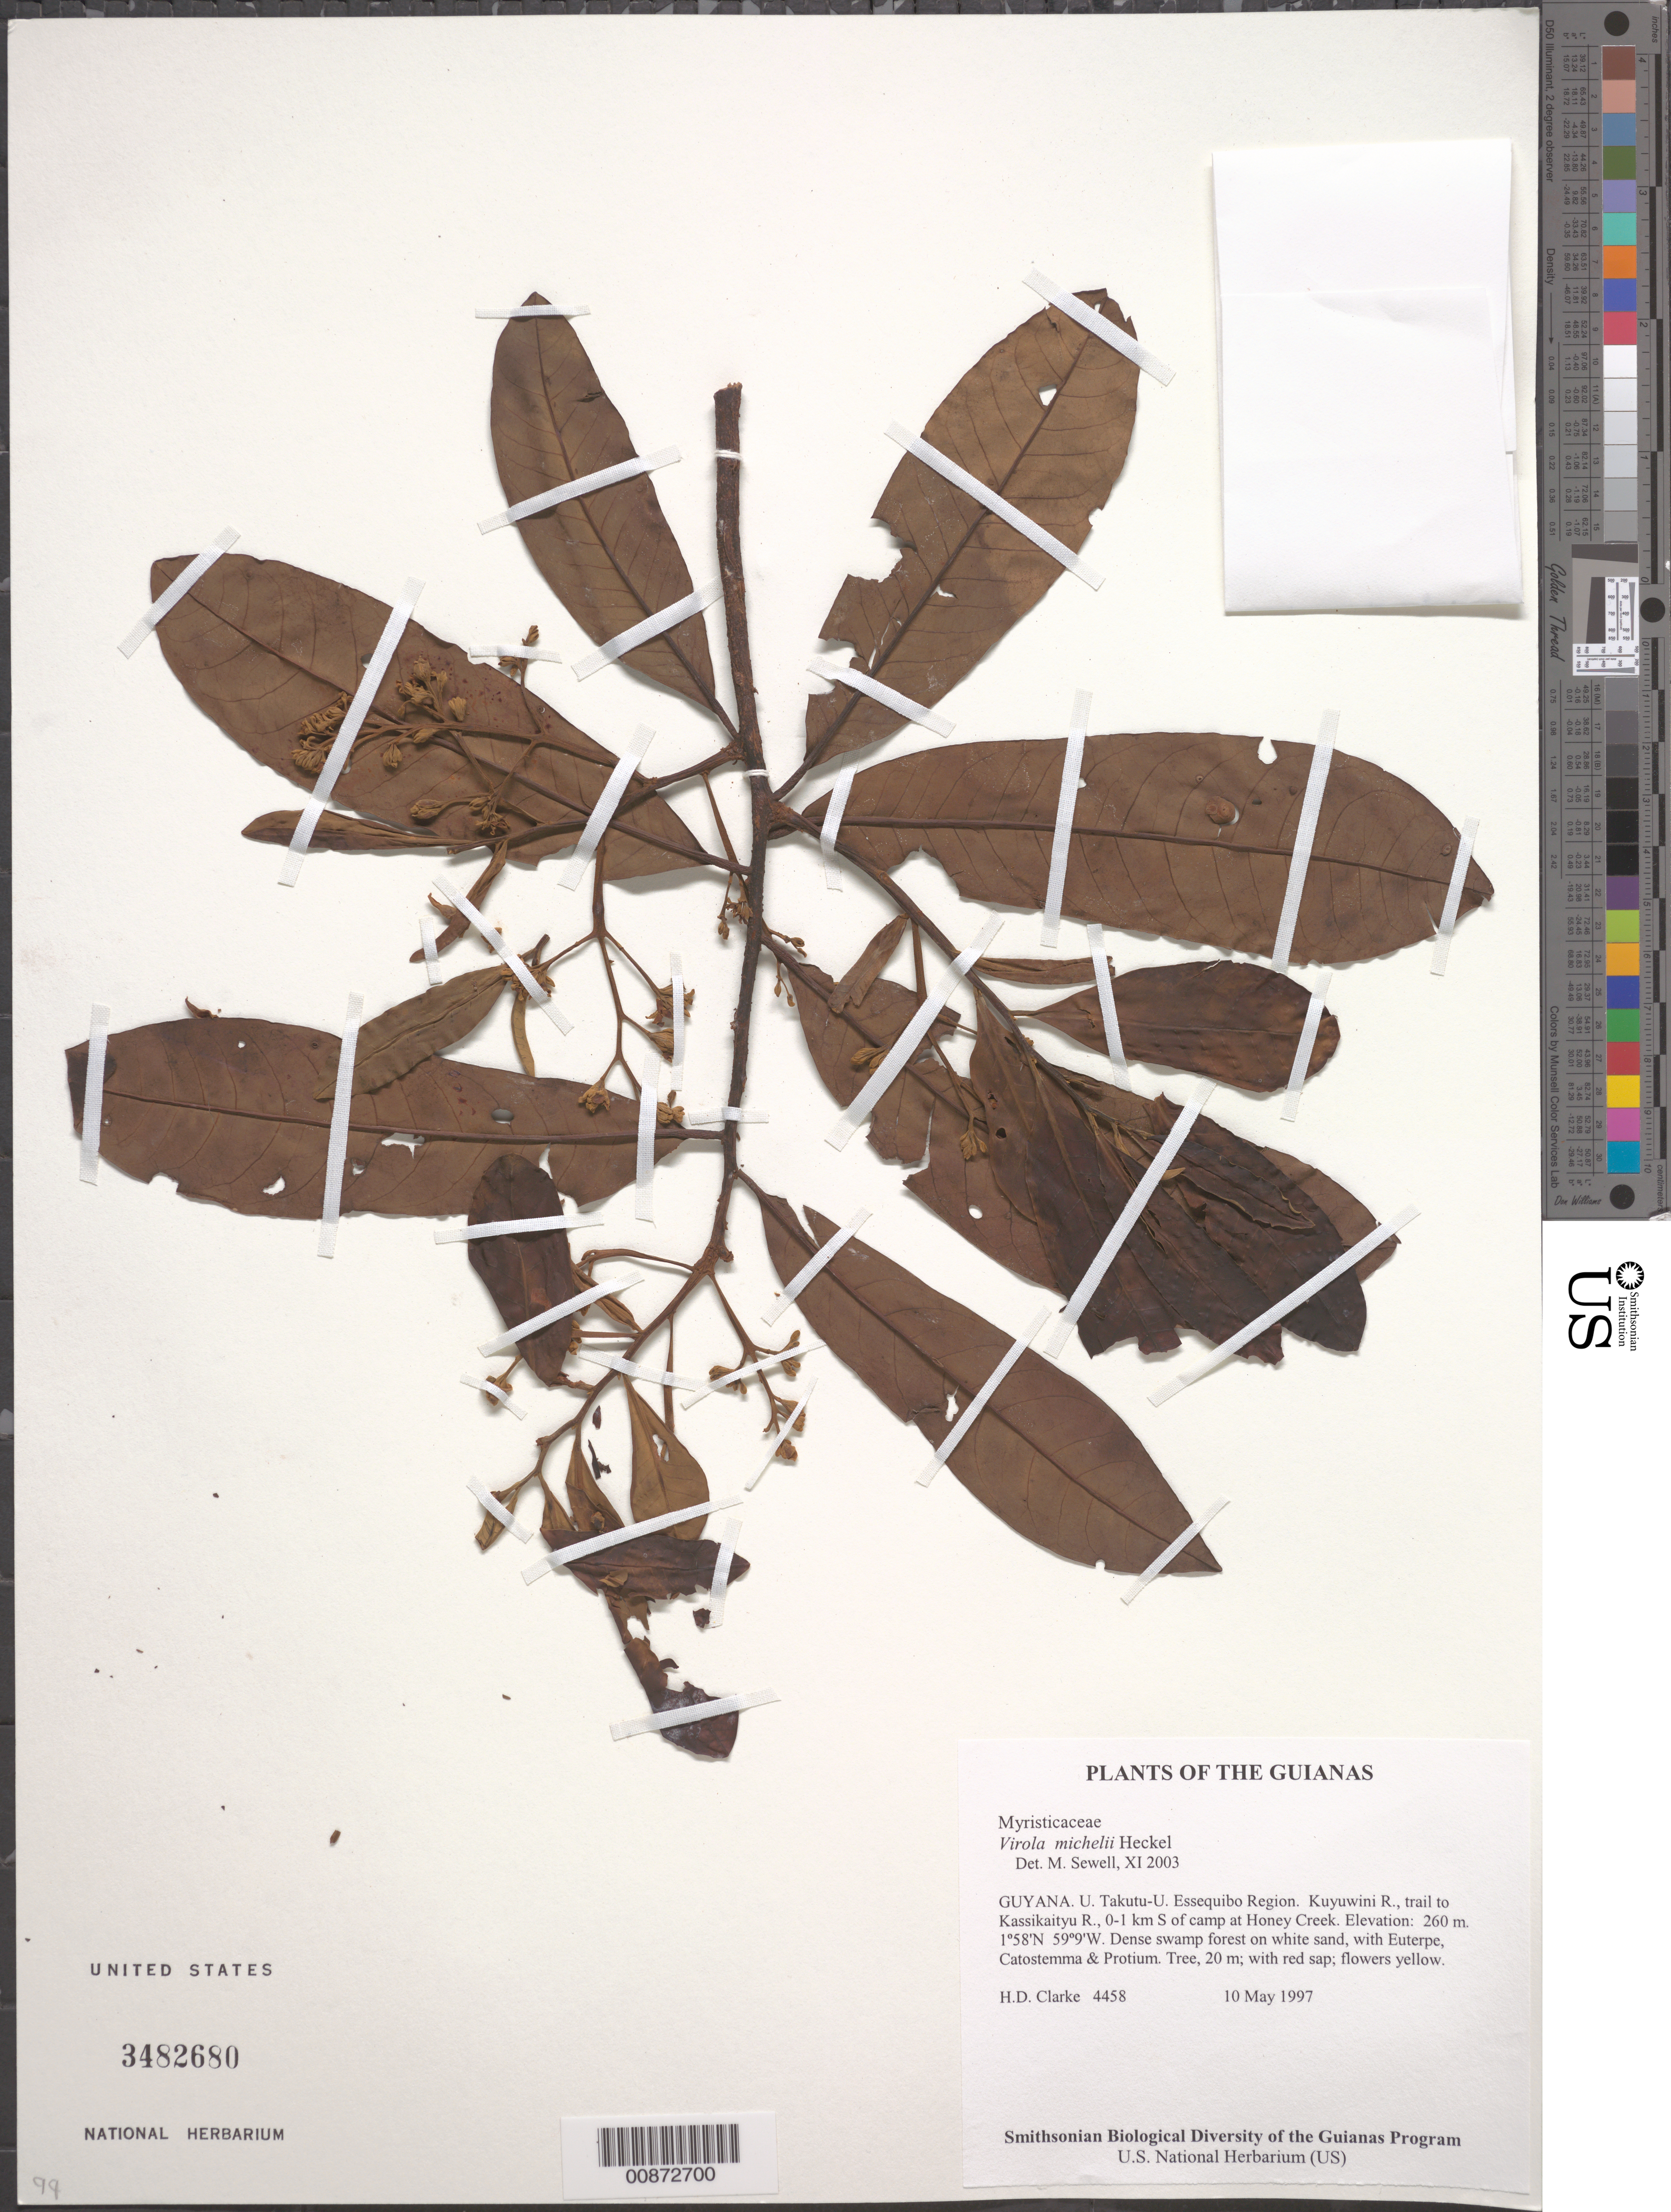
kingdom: Plantae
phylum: Tracheophyta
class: Magnoliopsida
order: Magnoliales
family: Myristicaceae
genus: Virola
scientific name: Virola michelii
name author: Heckel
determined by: Sewell, M.; Vincent, M. A.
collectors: H. D. Clarke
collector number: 4458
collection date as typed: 10 May 1997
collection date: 1997-05-10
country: Guyana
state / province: U. Takutu-U. Essequibo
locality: Kuyuwini R., trail to Kassikaityu R., 0-1 km S of camp at Honey Creek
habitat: Dense swamp forest on white sand, with Euterpe, Catostemma & Protium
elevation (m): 260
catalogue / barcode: US 3482680